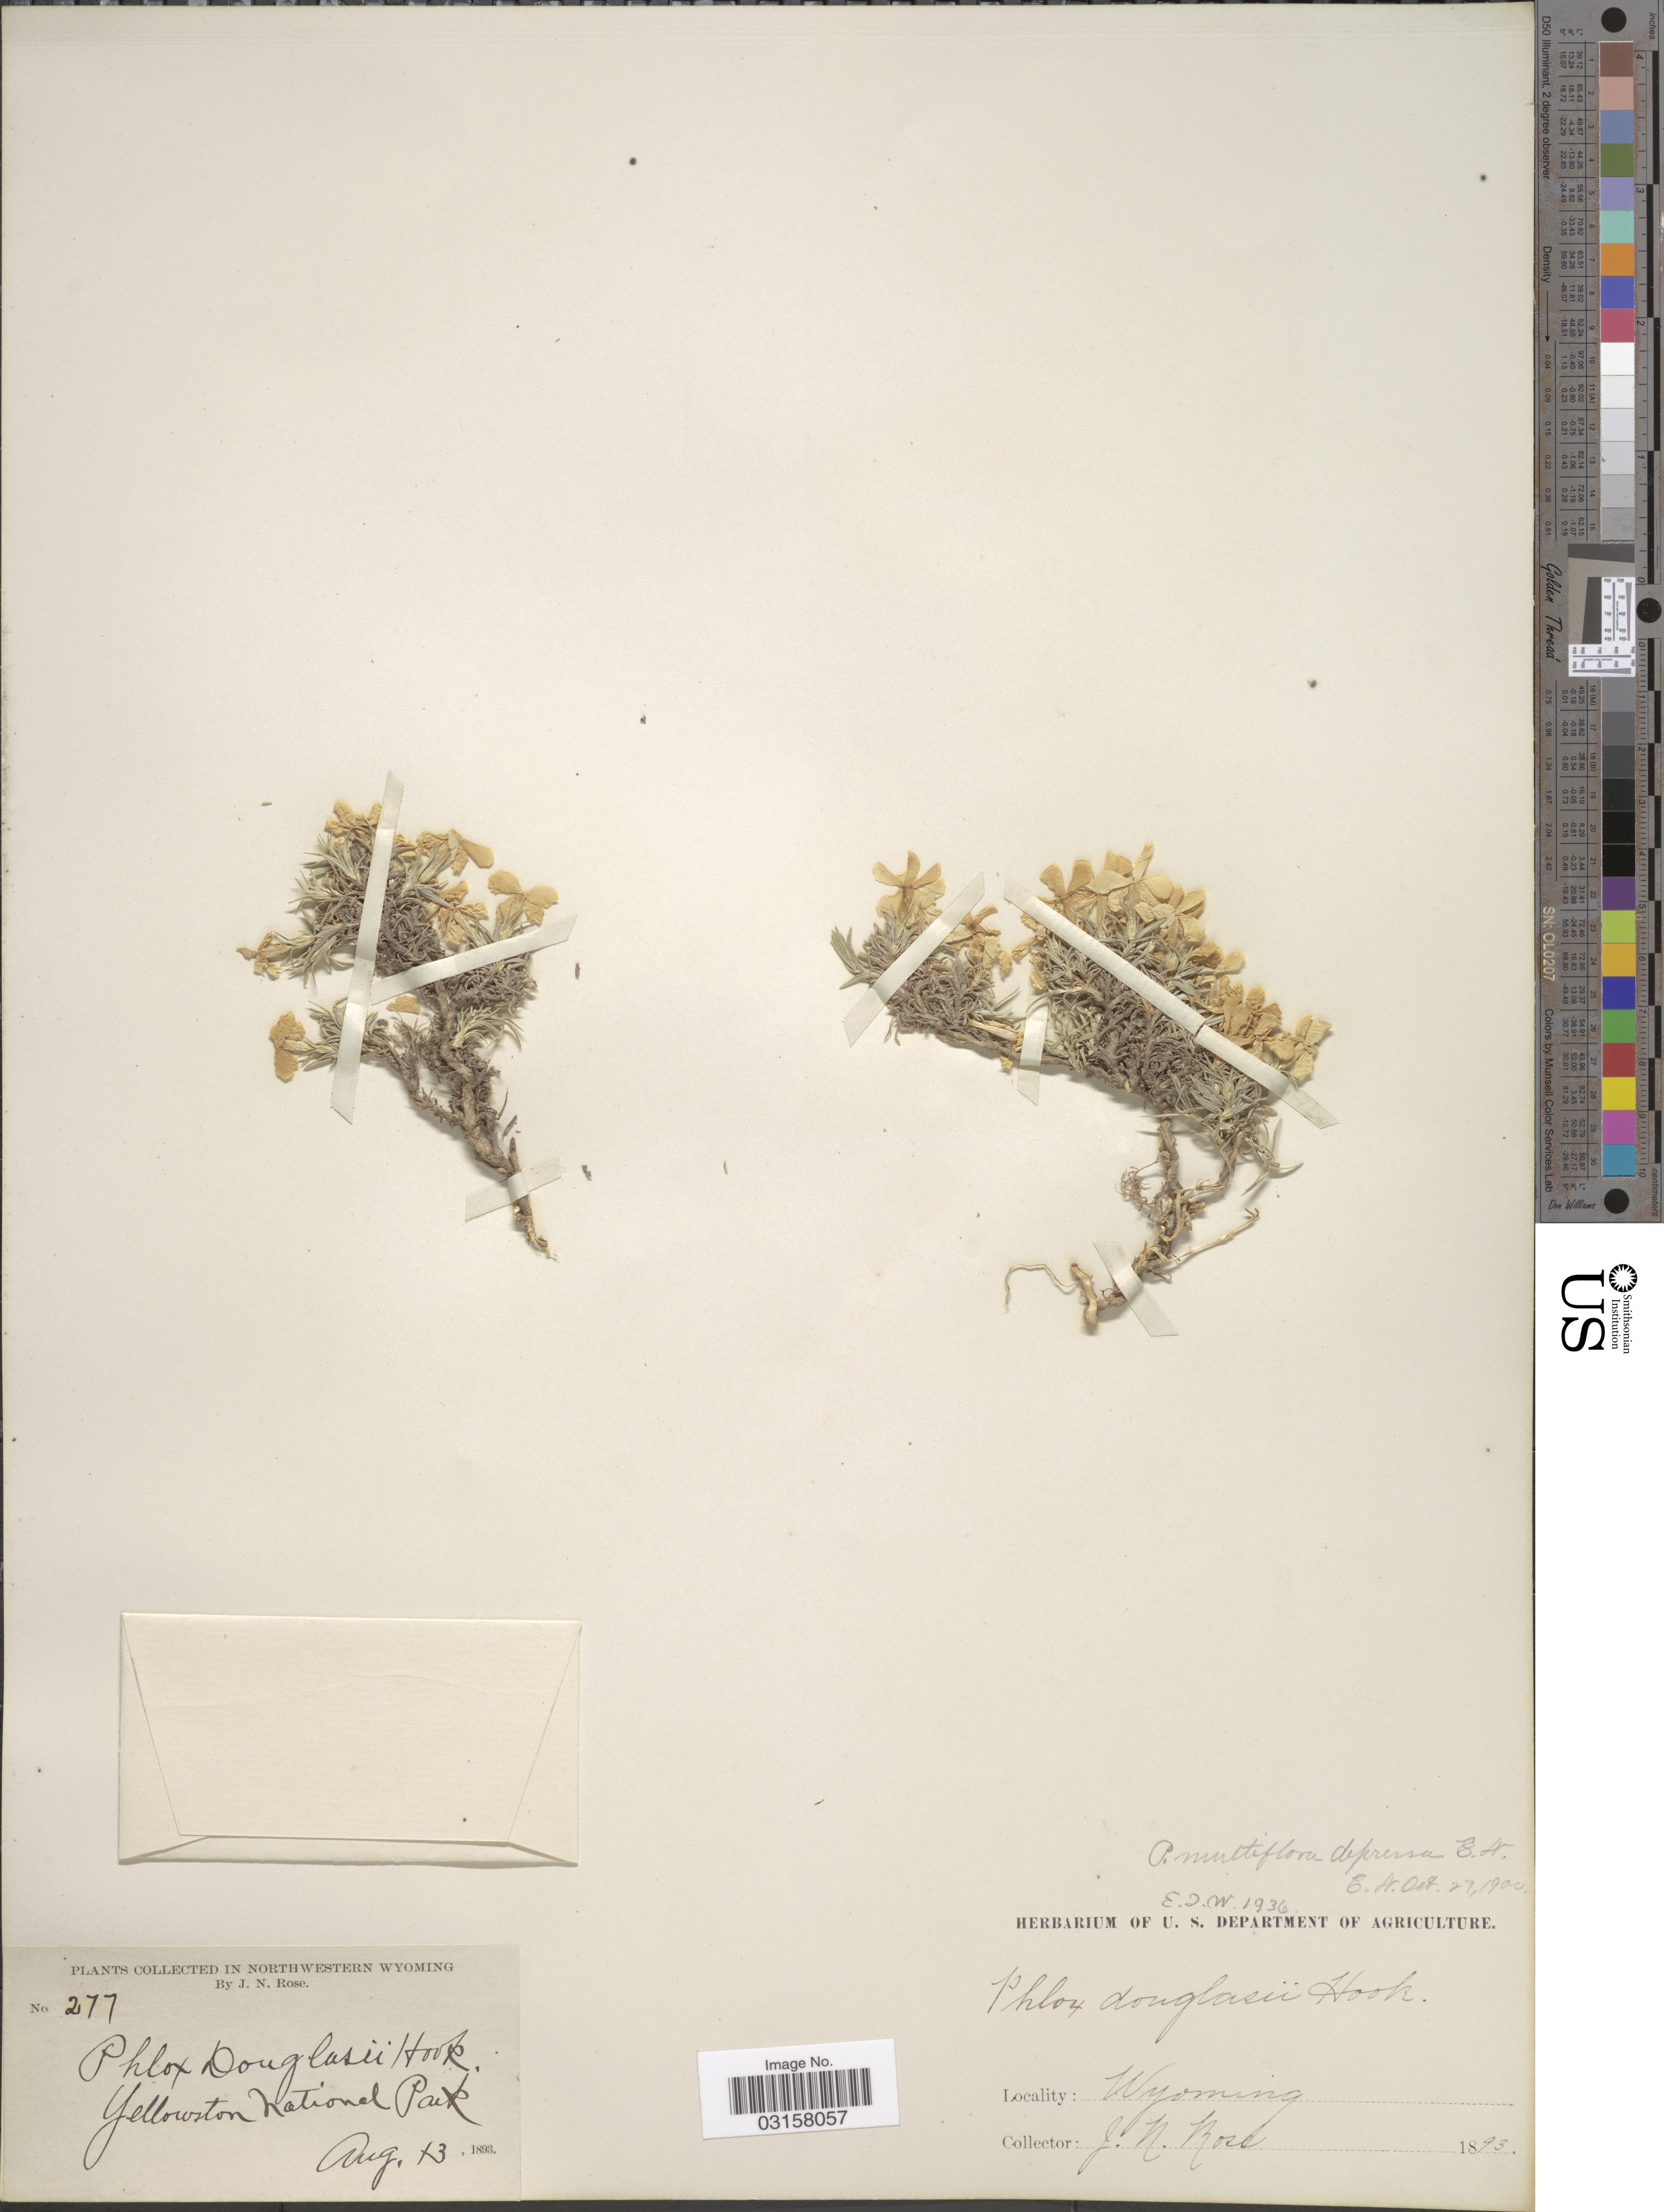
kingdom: Plantae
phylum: Tracheophyta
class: Magnoliopsida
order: Ericales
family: Polemoniaceae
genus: Phlox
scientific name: Phlox multiflora subsp. depressa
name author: (E.E. Nelson) Wherry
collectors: J. N. Rose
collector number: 277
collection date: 1893-08-13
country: United States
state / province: Wyoming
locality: Northwestern Wyoming. Yellowstone National Park.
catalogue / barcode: US 103177